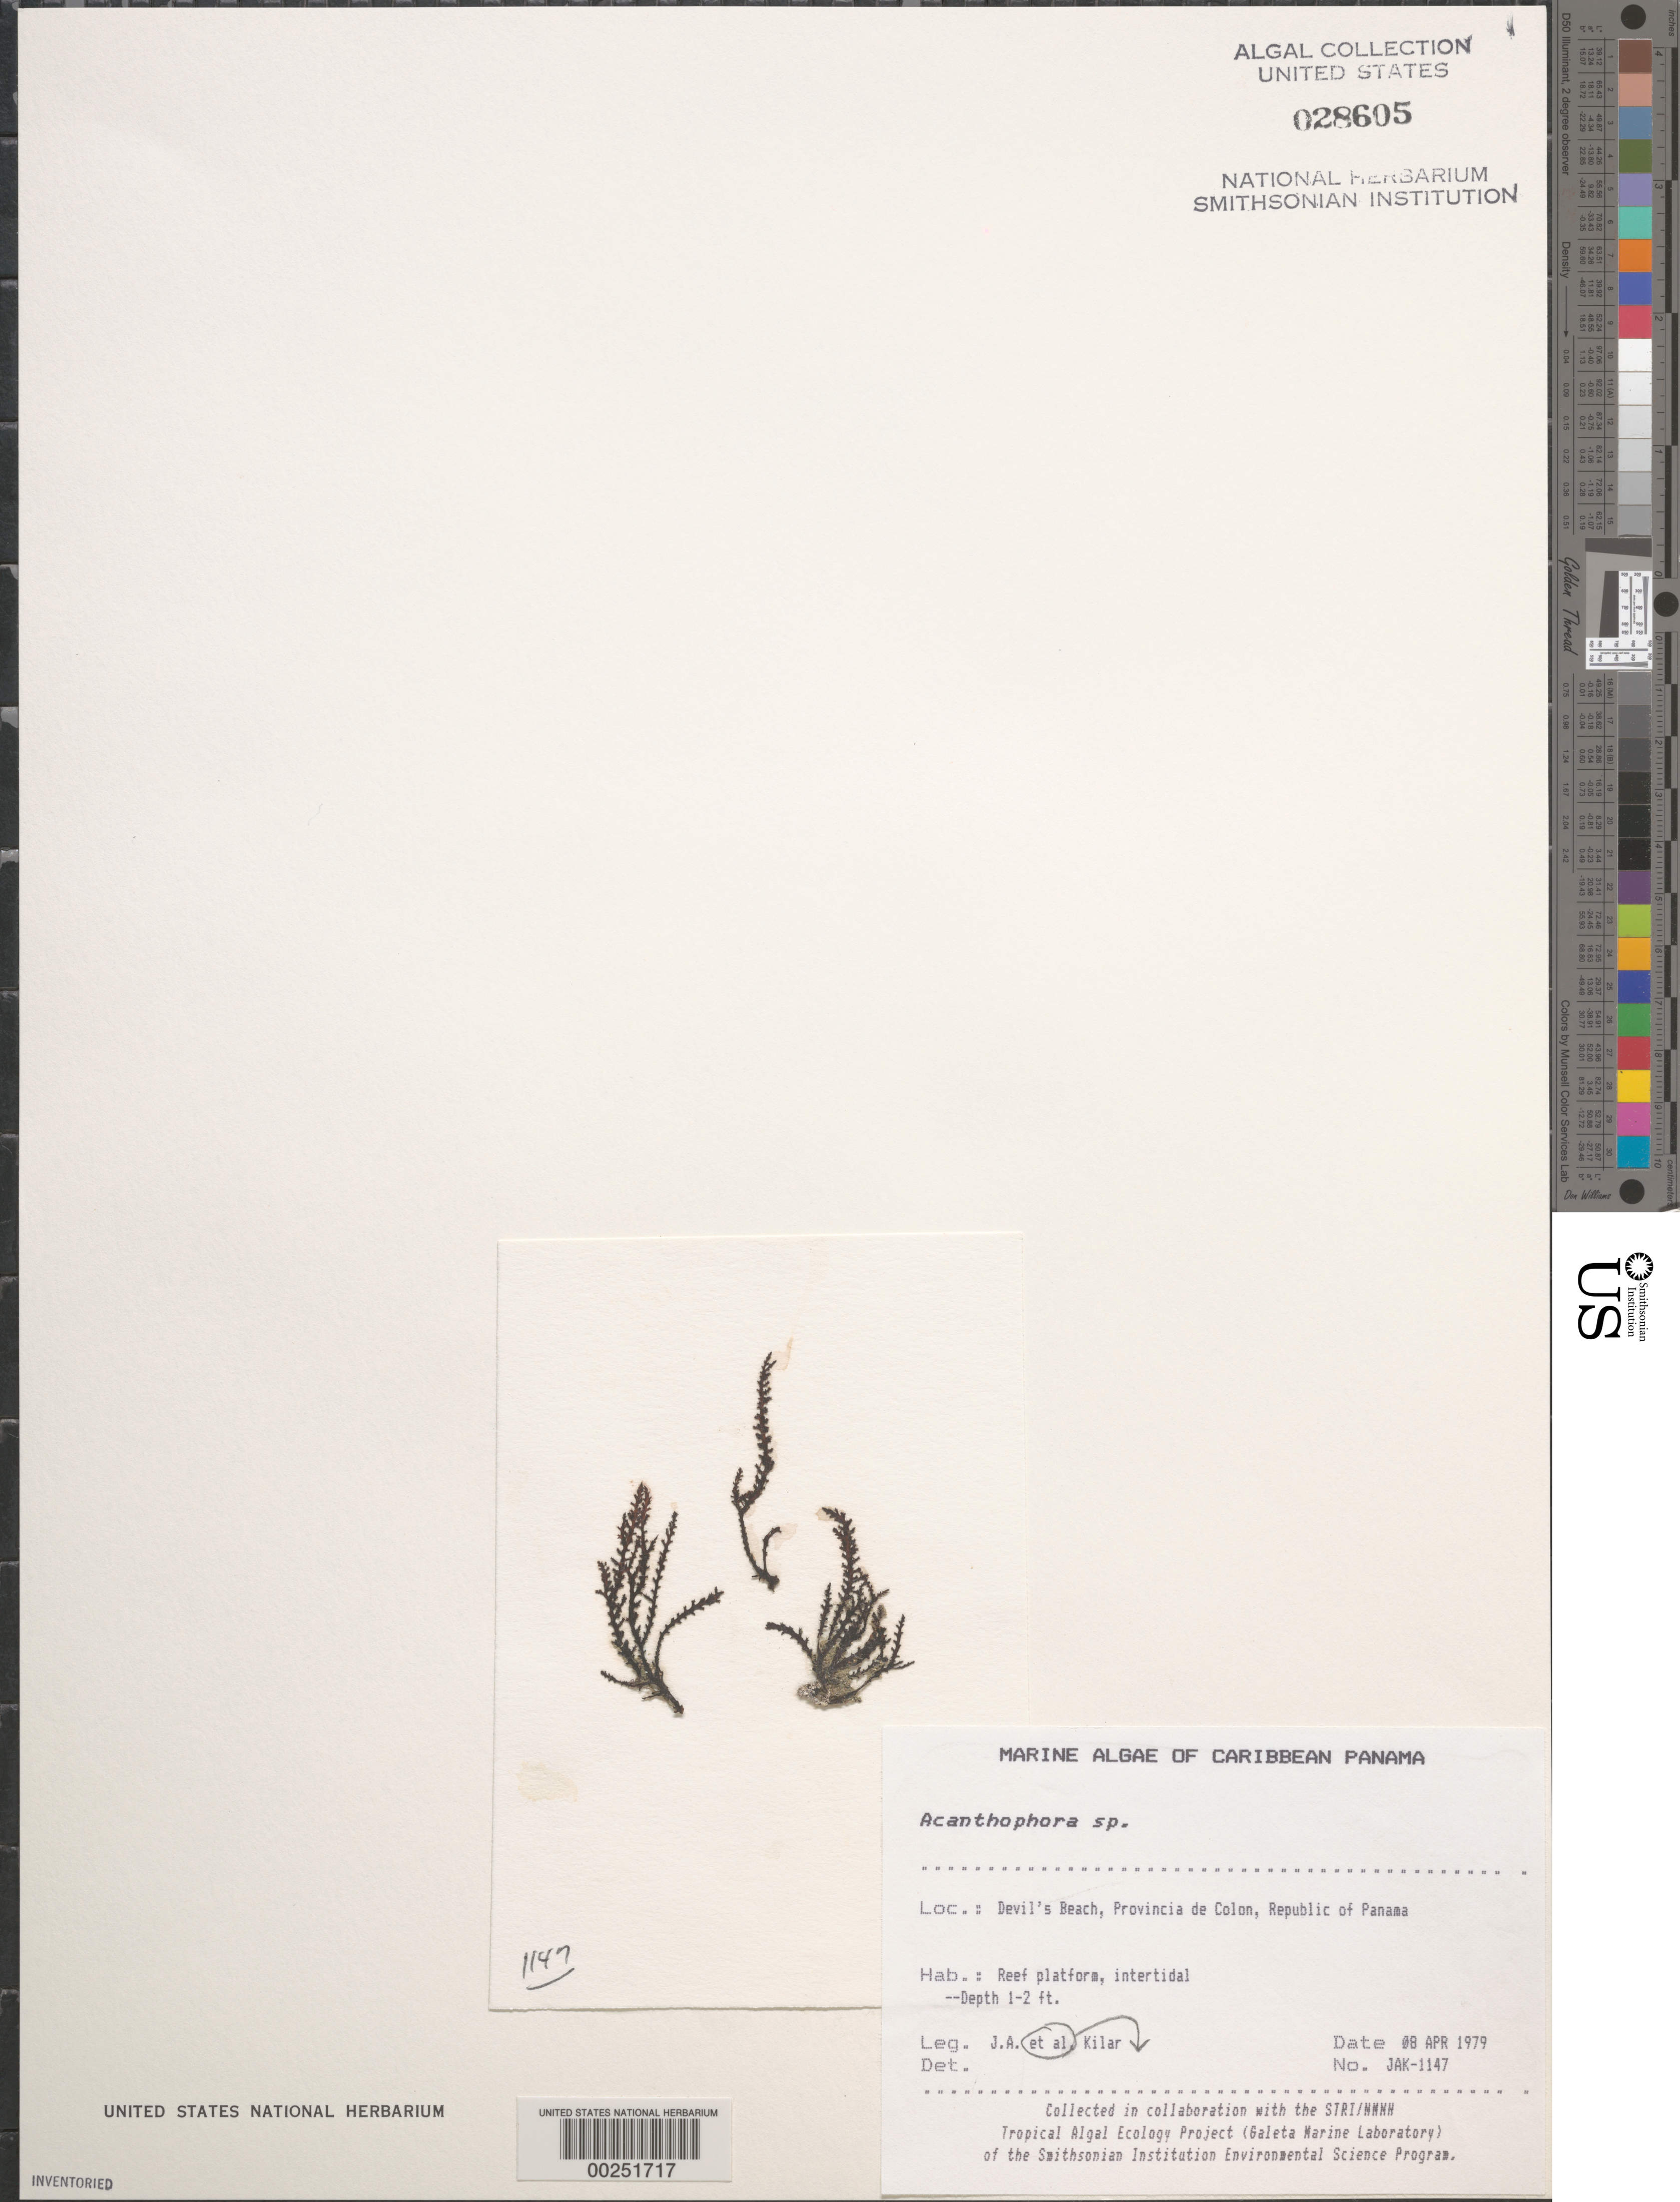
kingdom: Plantae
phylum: Rhodophyta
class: Florideophyceae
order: Ceramiales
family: Rhodomelaceae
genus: Acanthophora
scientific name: Acanthophora sp.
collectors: J. A. Kilar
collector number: JAK-1147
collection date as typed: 08 Apr 1979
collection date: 1979-04-08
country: Panama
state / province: Colón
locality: Devil's Beach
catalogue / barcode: US 28605